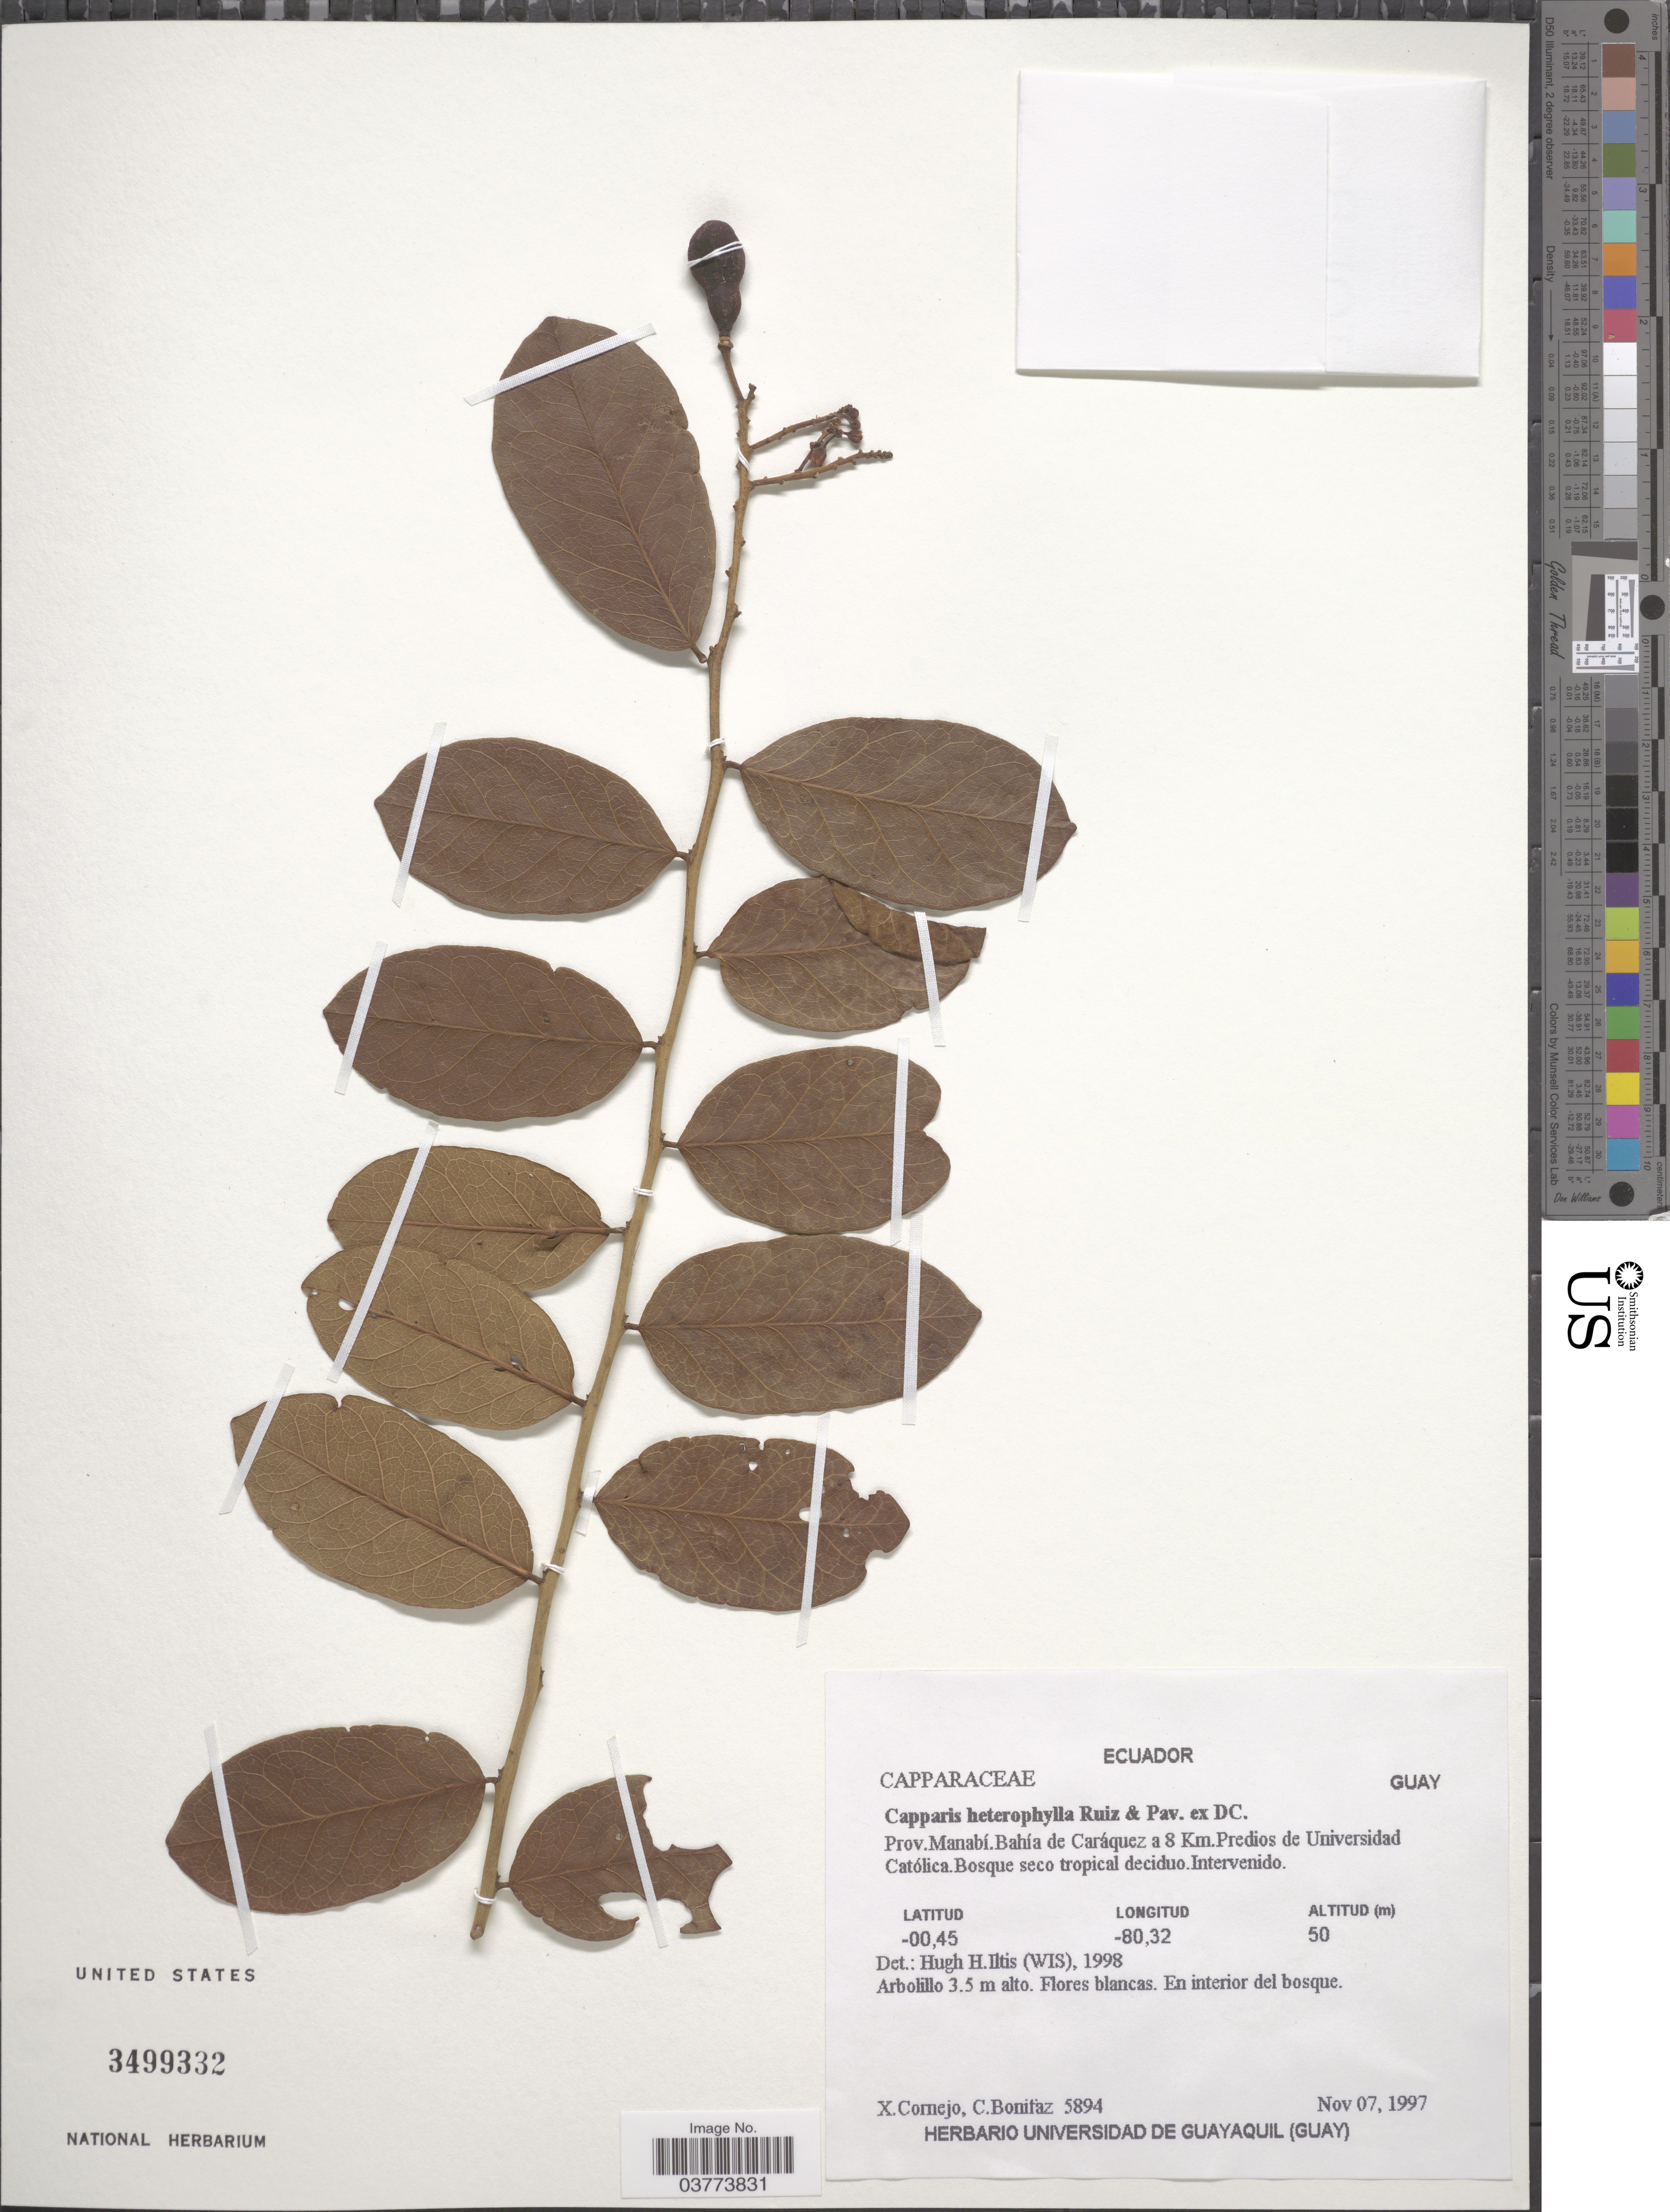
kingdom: Plantae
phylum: Tracheophyta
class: Magnoliopsida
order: Brassicales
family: Capparaceae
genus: Cynophalla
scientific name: Cynophalla heterophylla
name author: (Ruiz & Pav. ex DC.) Iltis & Cornejo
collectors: X. F. Cornejo & C. Bonifaz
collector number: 5894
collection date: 1997-11-07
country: Ecuador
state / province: Manabí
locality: Bahía de Caráquez a 8 Km. Predios de Universidad Católica.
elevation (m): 50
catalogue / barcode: US 3499332